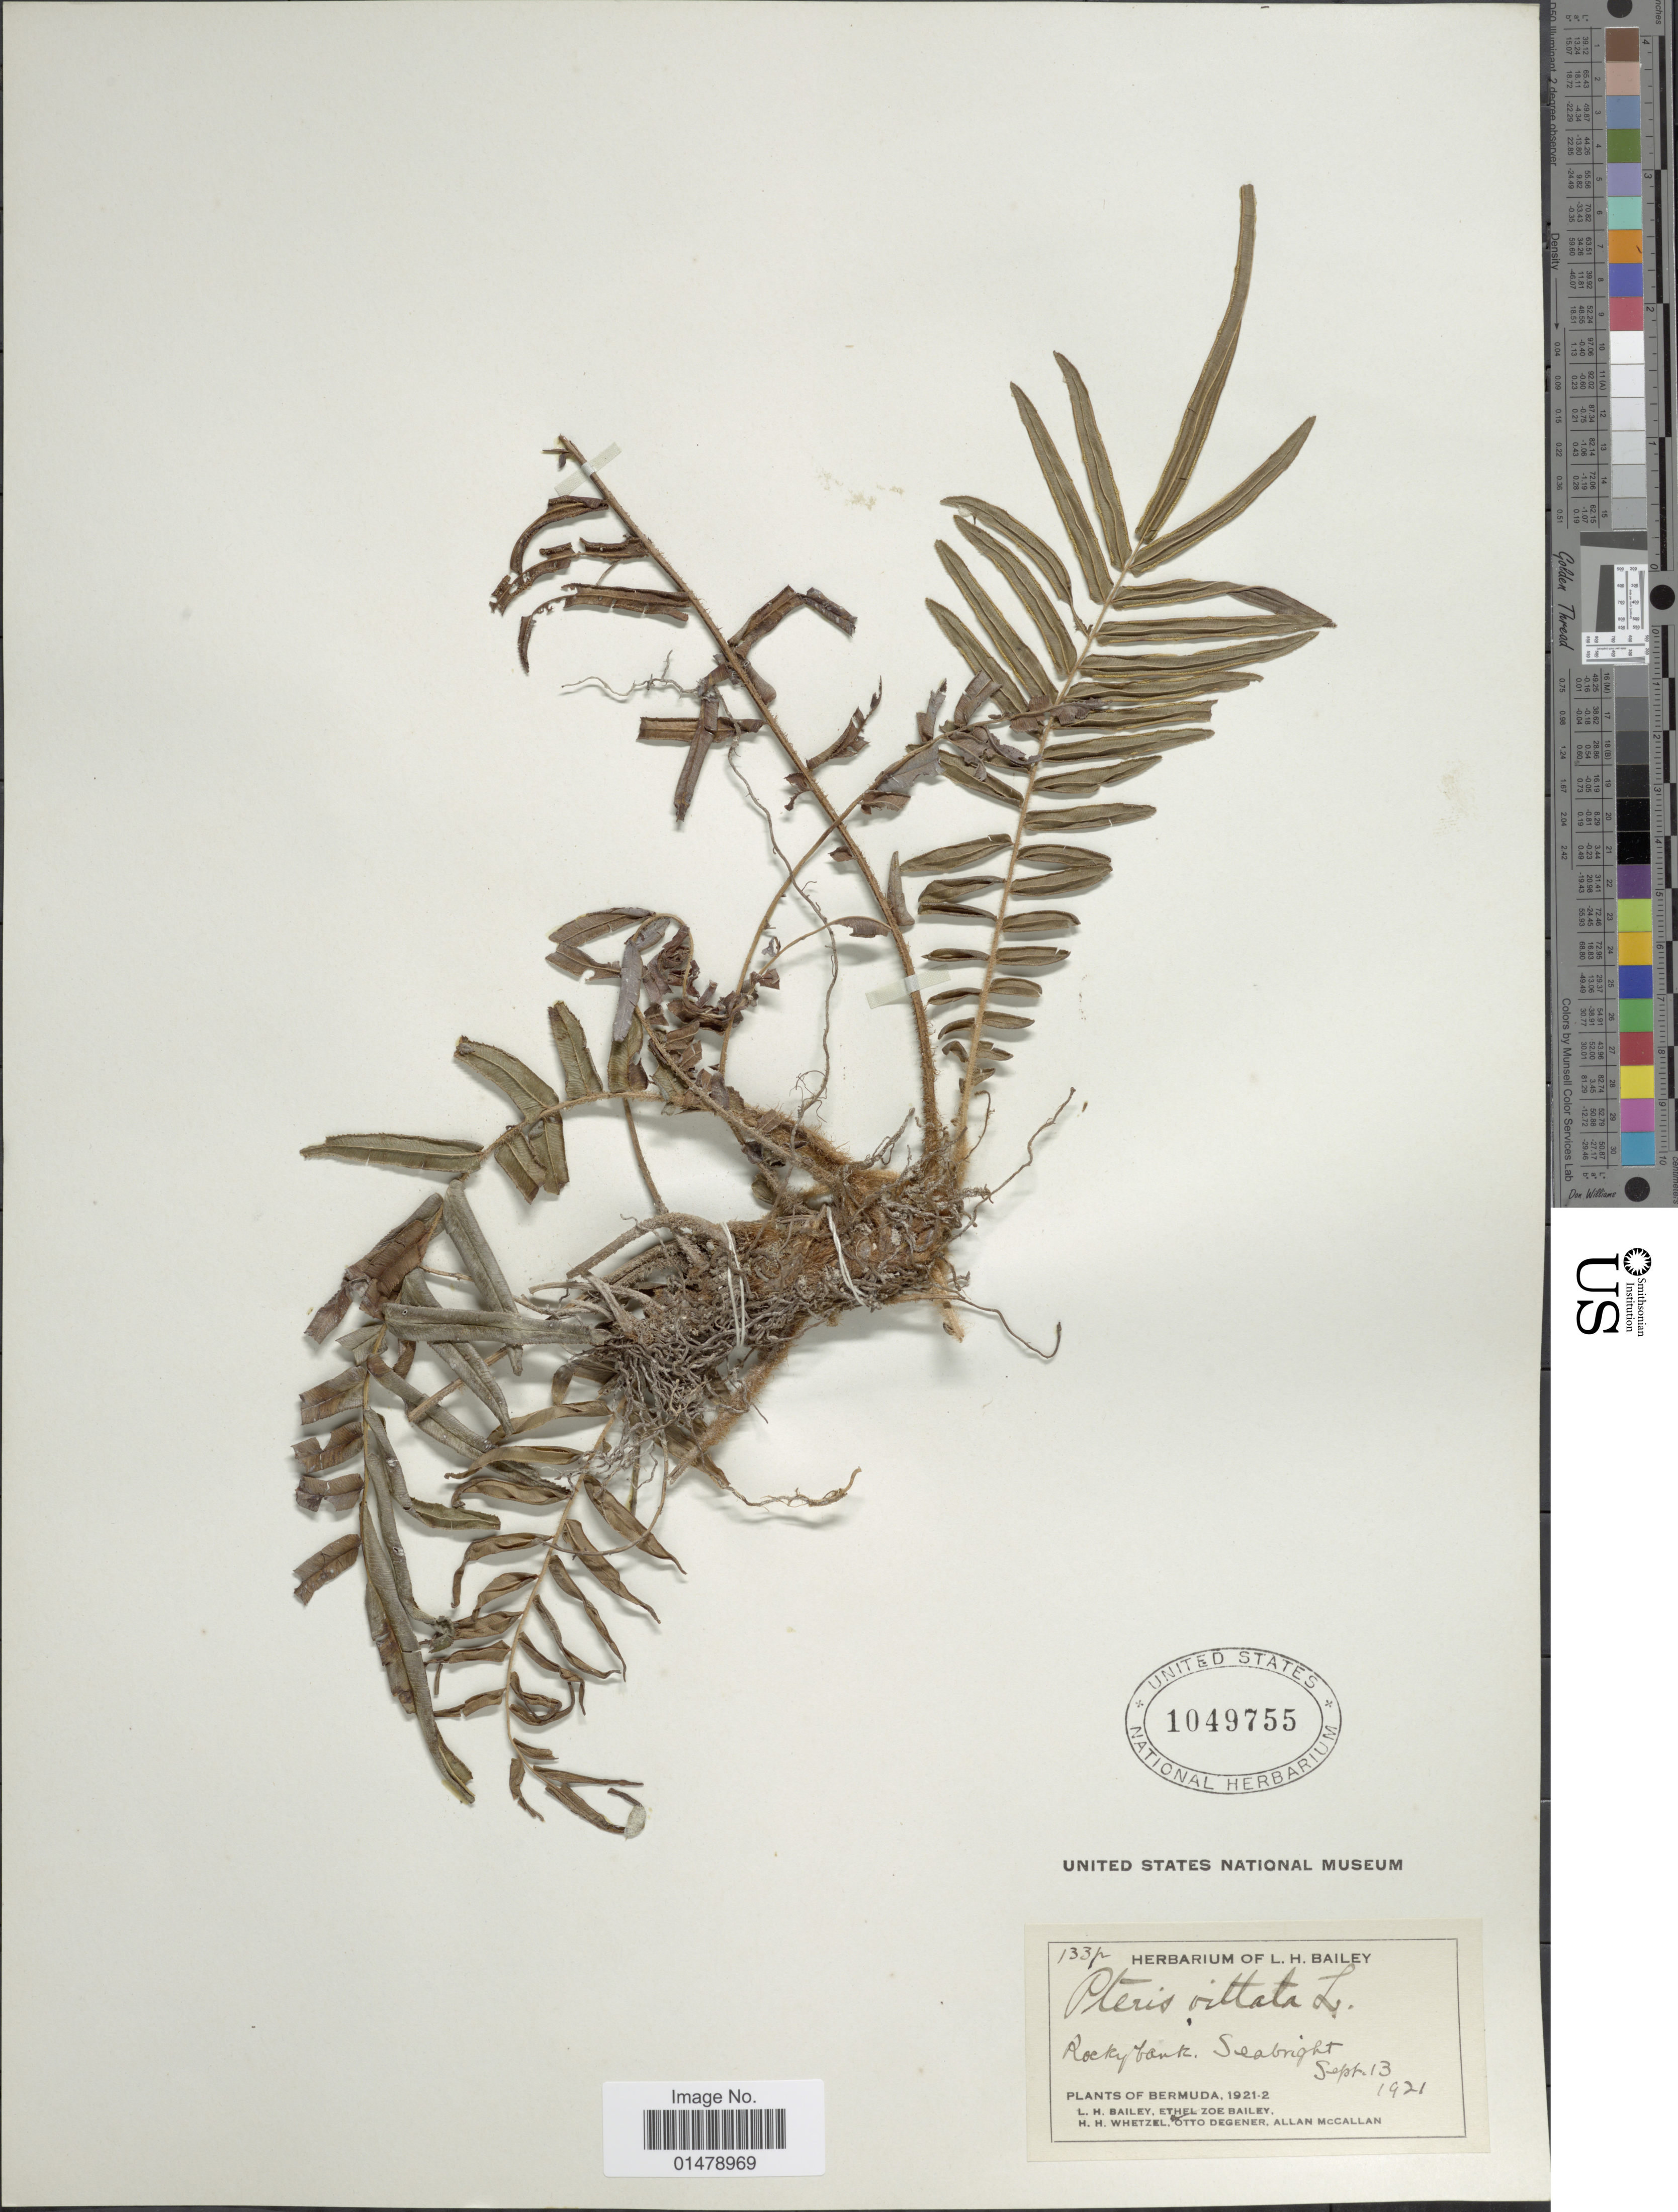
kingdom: Plantae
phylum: Tracheophyta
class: Polypodiopsida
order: Polypodiales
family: Pteridaceae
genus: Pteris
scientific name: Pteris vittata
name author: L.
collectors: L. H. Bailey, E. Z. Bailey, H. Whetzel, O. Degener & A. McCallan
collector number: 133p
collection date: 1921-09-13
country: Bermuda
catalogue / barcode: US 1049755